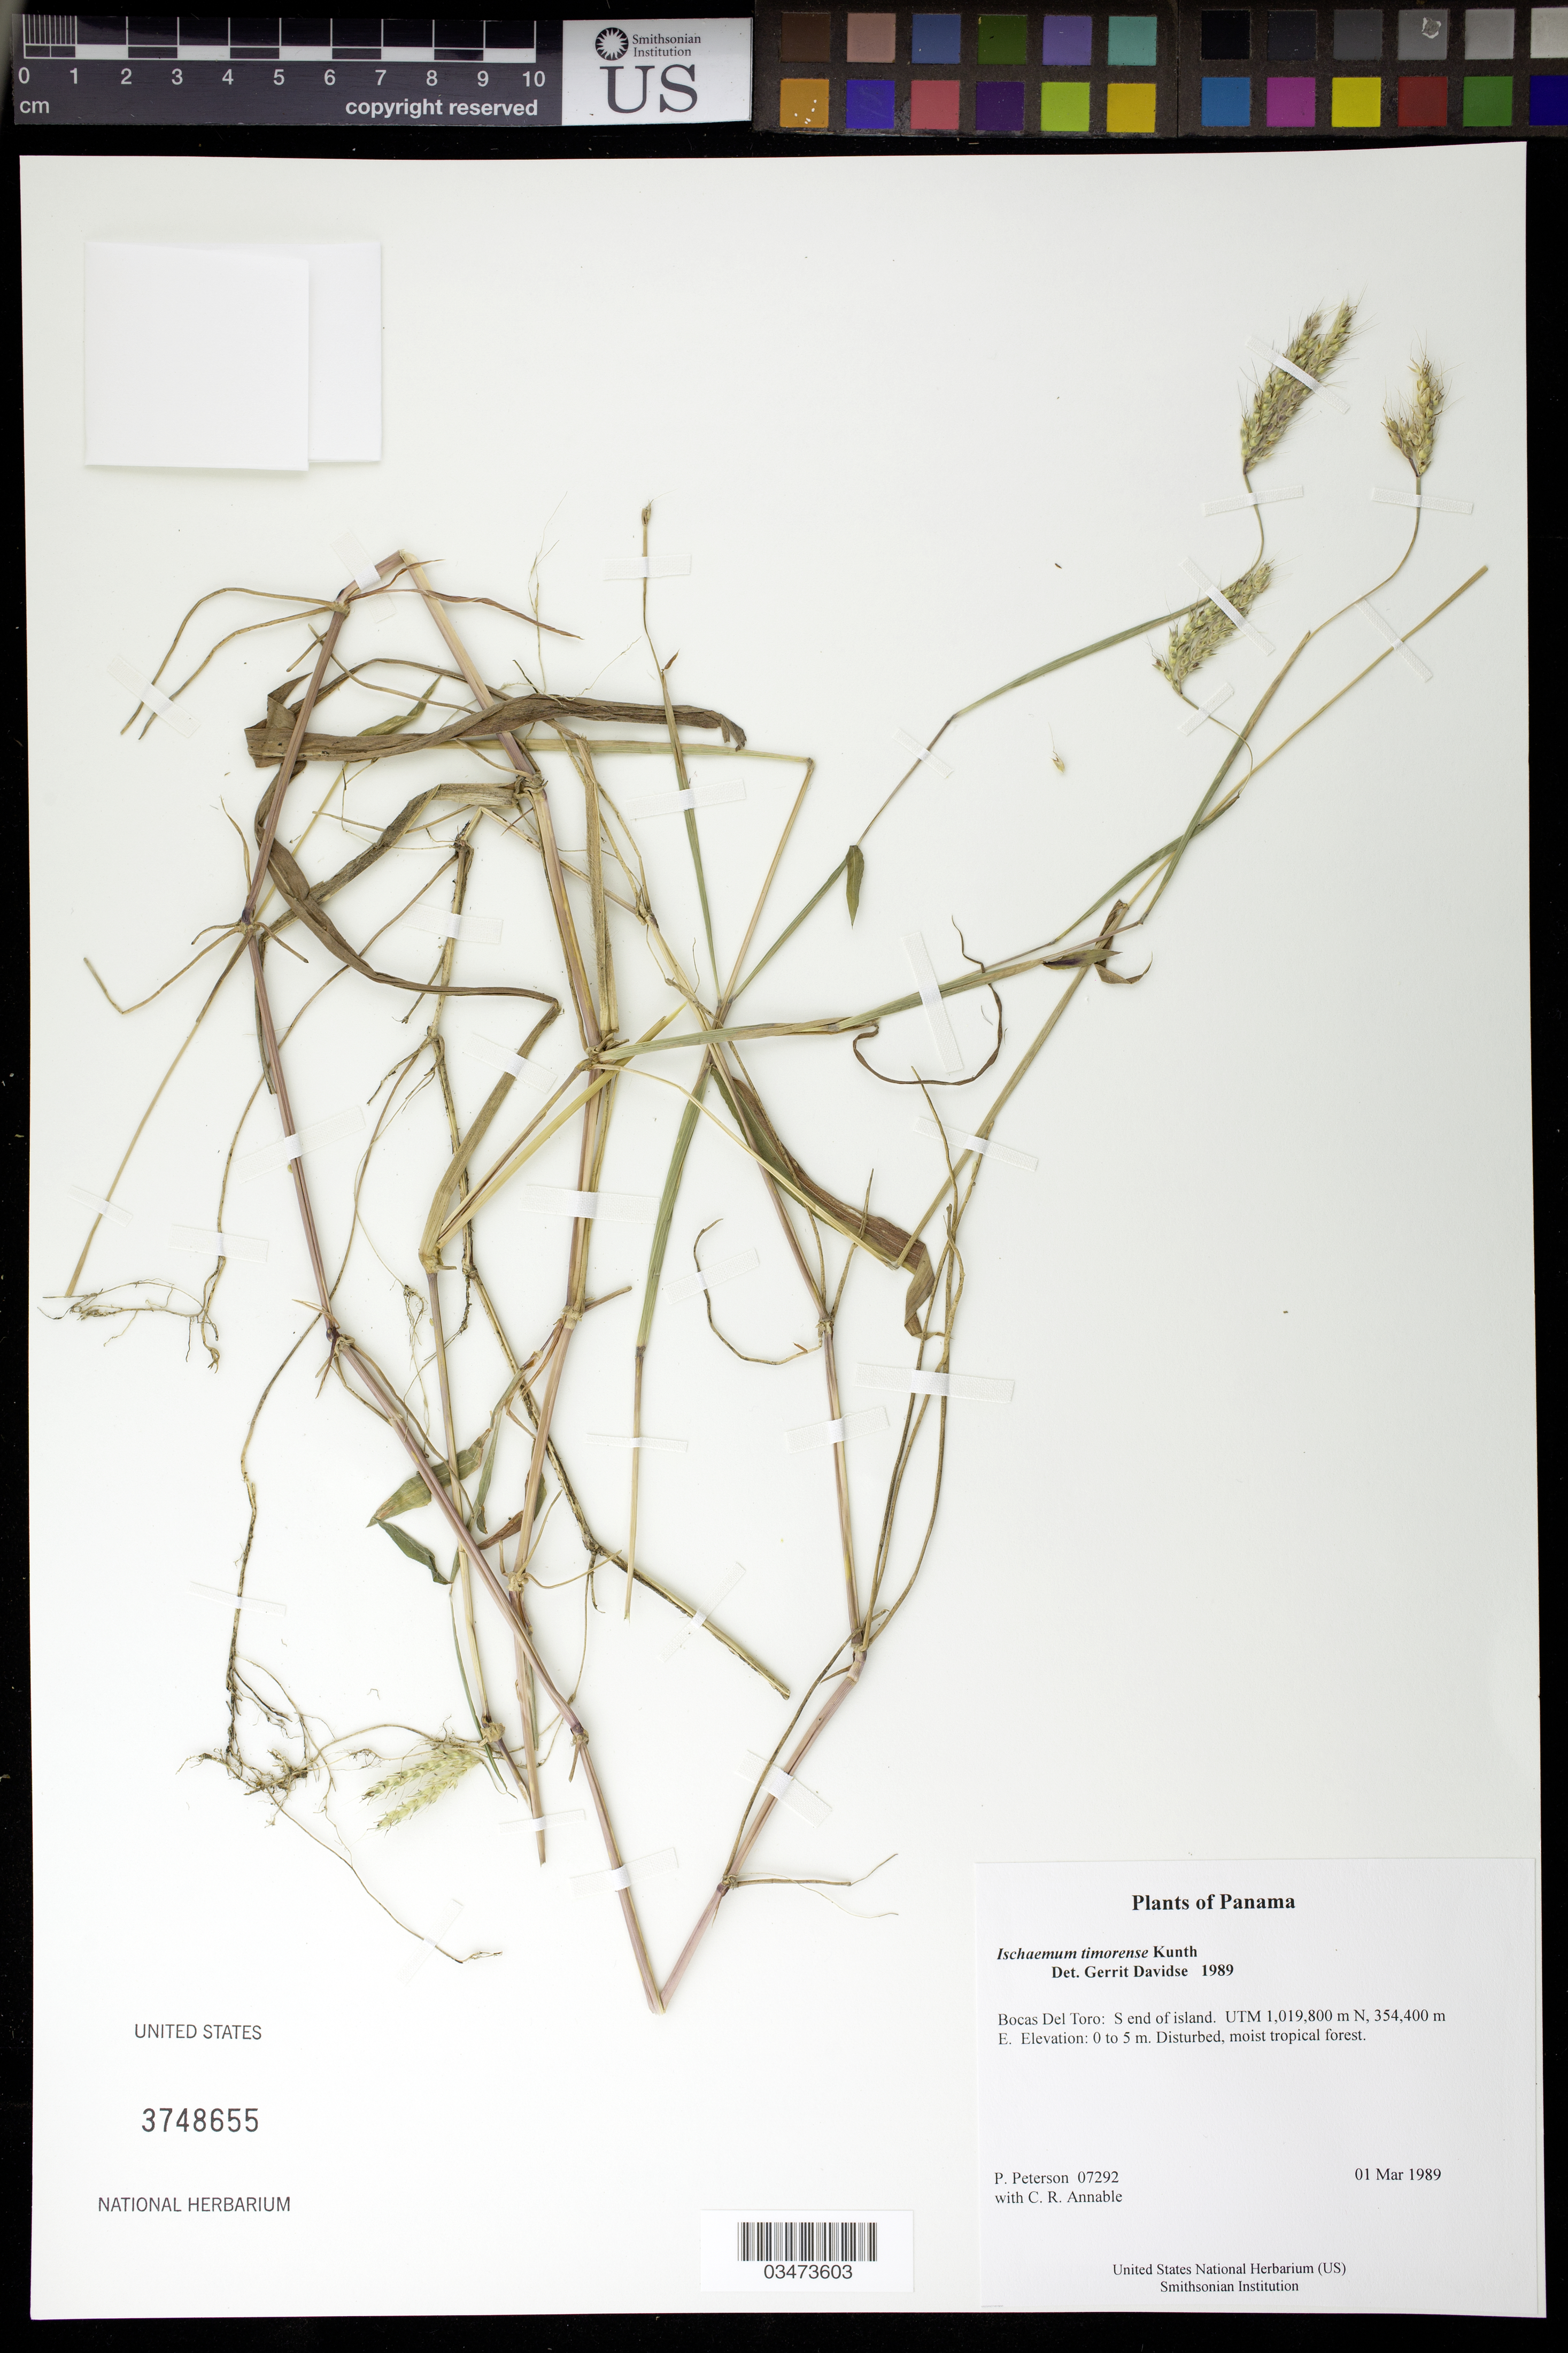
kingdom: Plantae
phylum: Tracheophyta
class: Liliopsida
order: Poales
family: Poaceae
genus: Ischaemum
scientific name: Ischaemum timorense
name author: Kunth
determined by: Davidse, Gerrit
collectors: P. M. Peterson & C. R. Annable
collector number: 07292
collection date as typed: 01 Mar 1989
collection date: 1989-03-01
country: Panama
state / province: Bocas del Toro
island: Cayo Garcia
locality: S end of island. UTM 1,019,800 m N, 354,400 m E.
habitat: Disturbed, moist tropical forest.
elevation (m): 0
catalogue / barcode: US 3748655